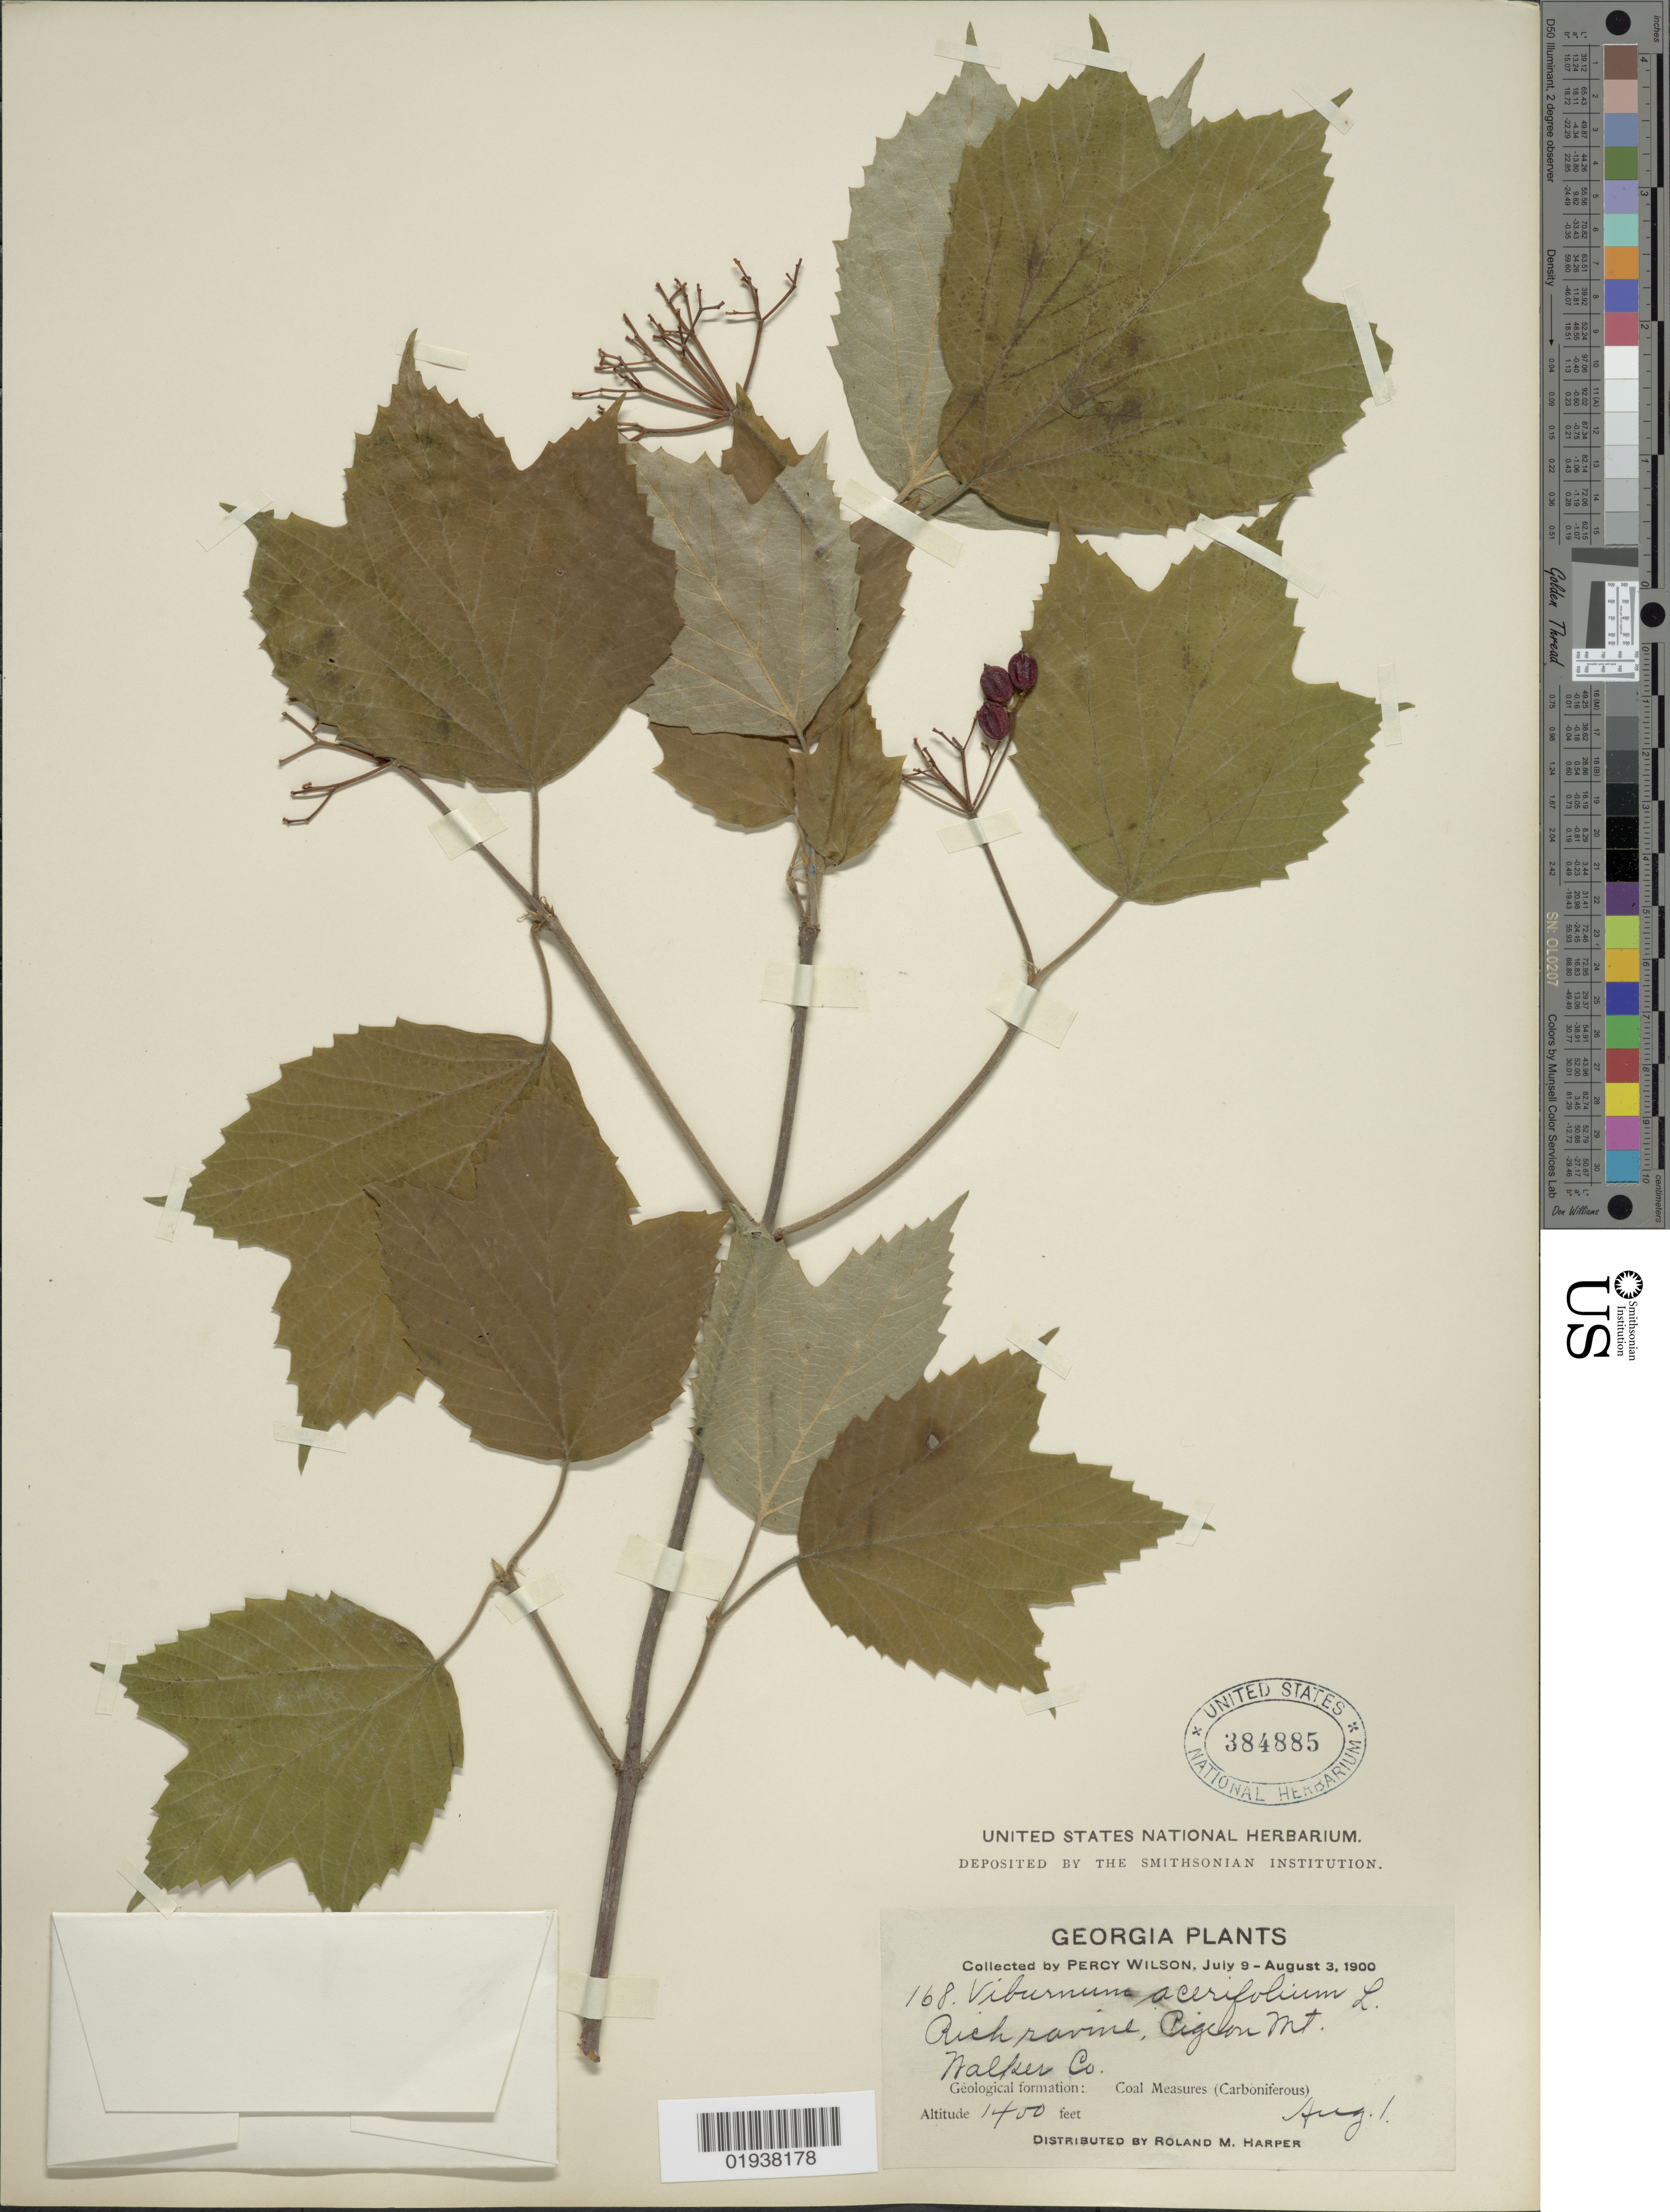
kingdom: Plantae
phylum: Tracheophyta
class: Magnoliopsida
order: Dipsacales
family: Viburnaceae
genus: Viburnum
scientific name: Viburnum acerifolium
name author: L.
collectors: P. Wilson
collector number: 168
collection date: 1900-08-01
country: United States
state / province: Georgia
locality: Rich ravine, Pigeon Mt. Walker Co. Geological formation: Coal Measures (Carboniferous).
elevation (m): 442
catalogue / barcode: US 384885